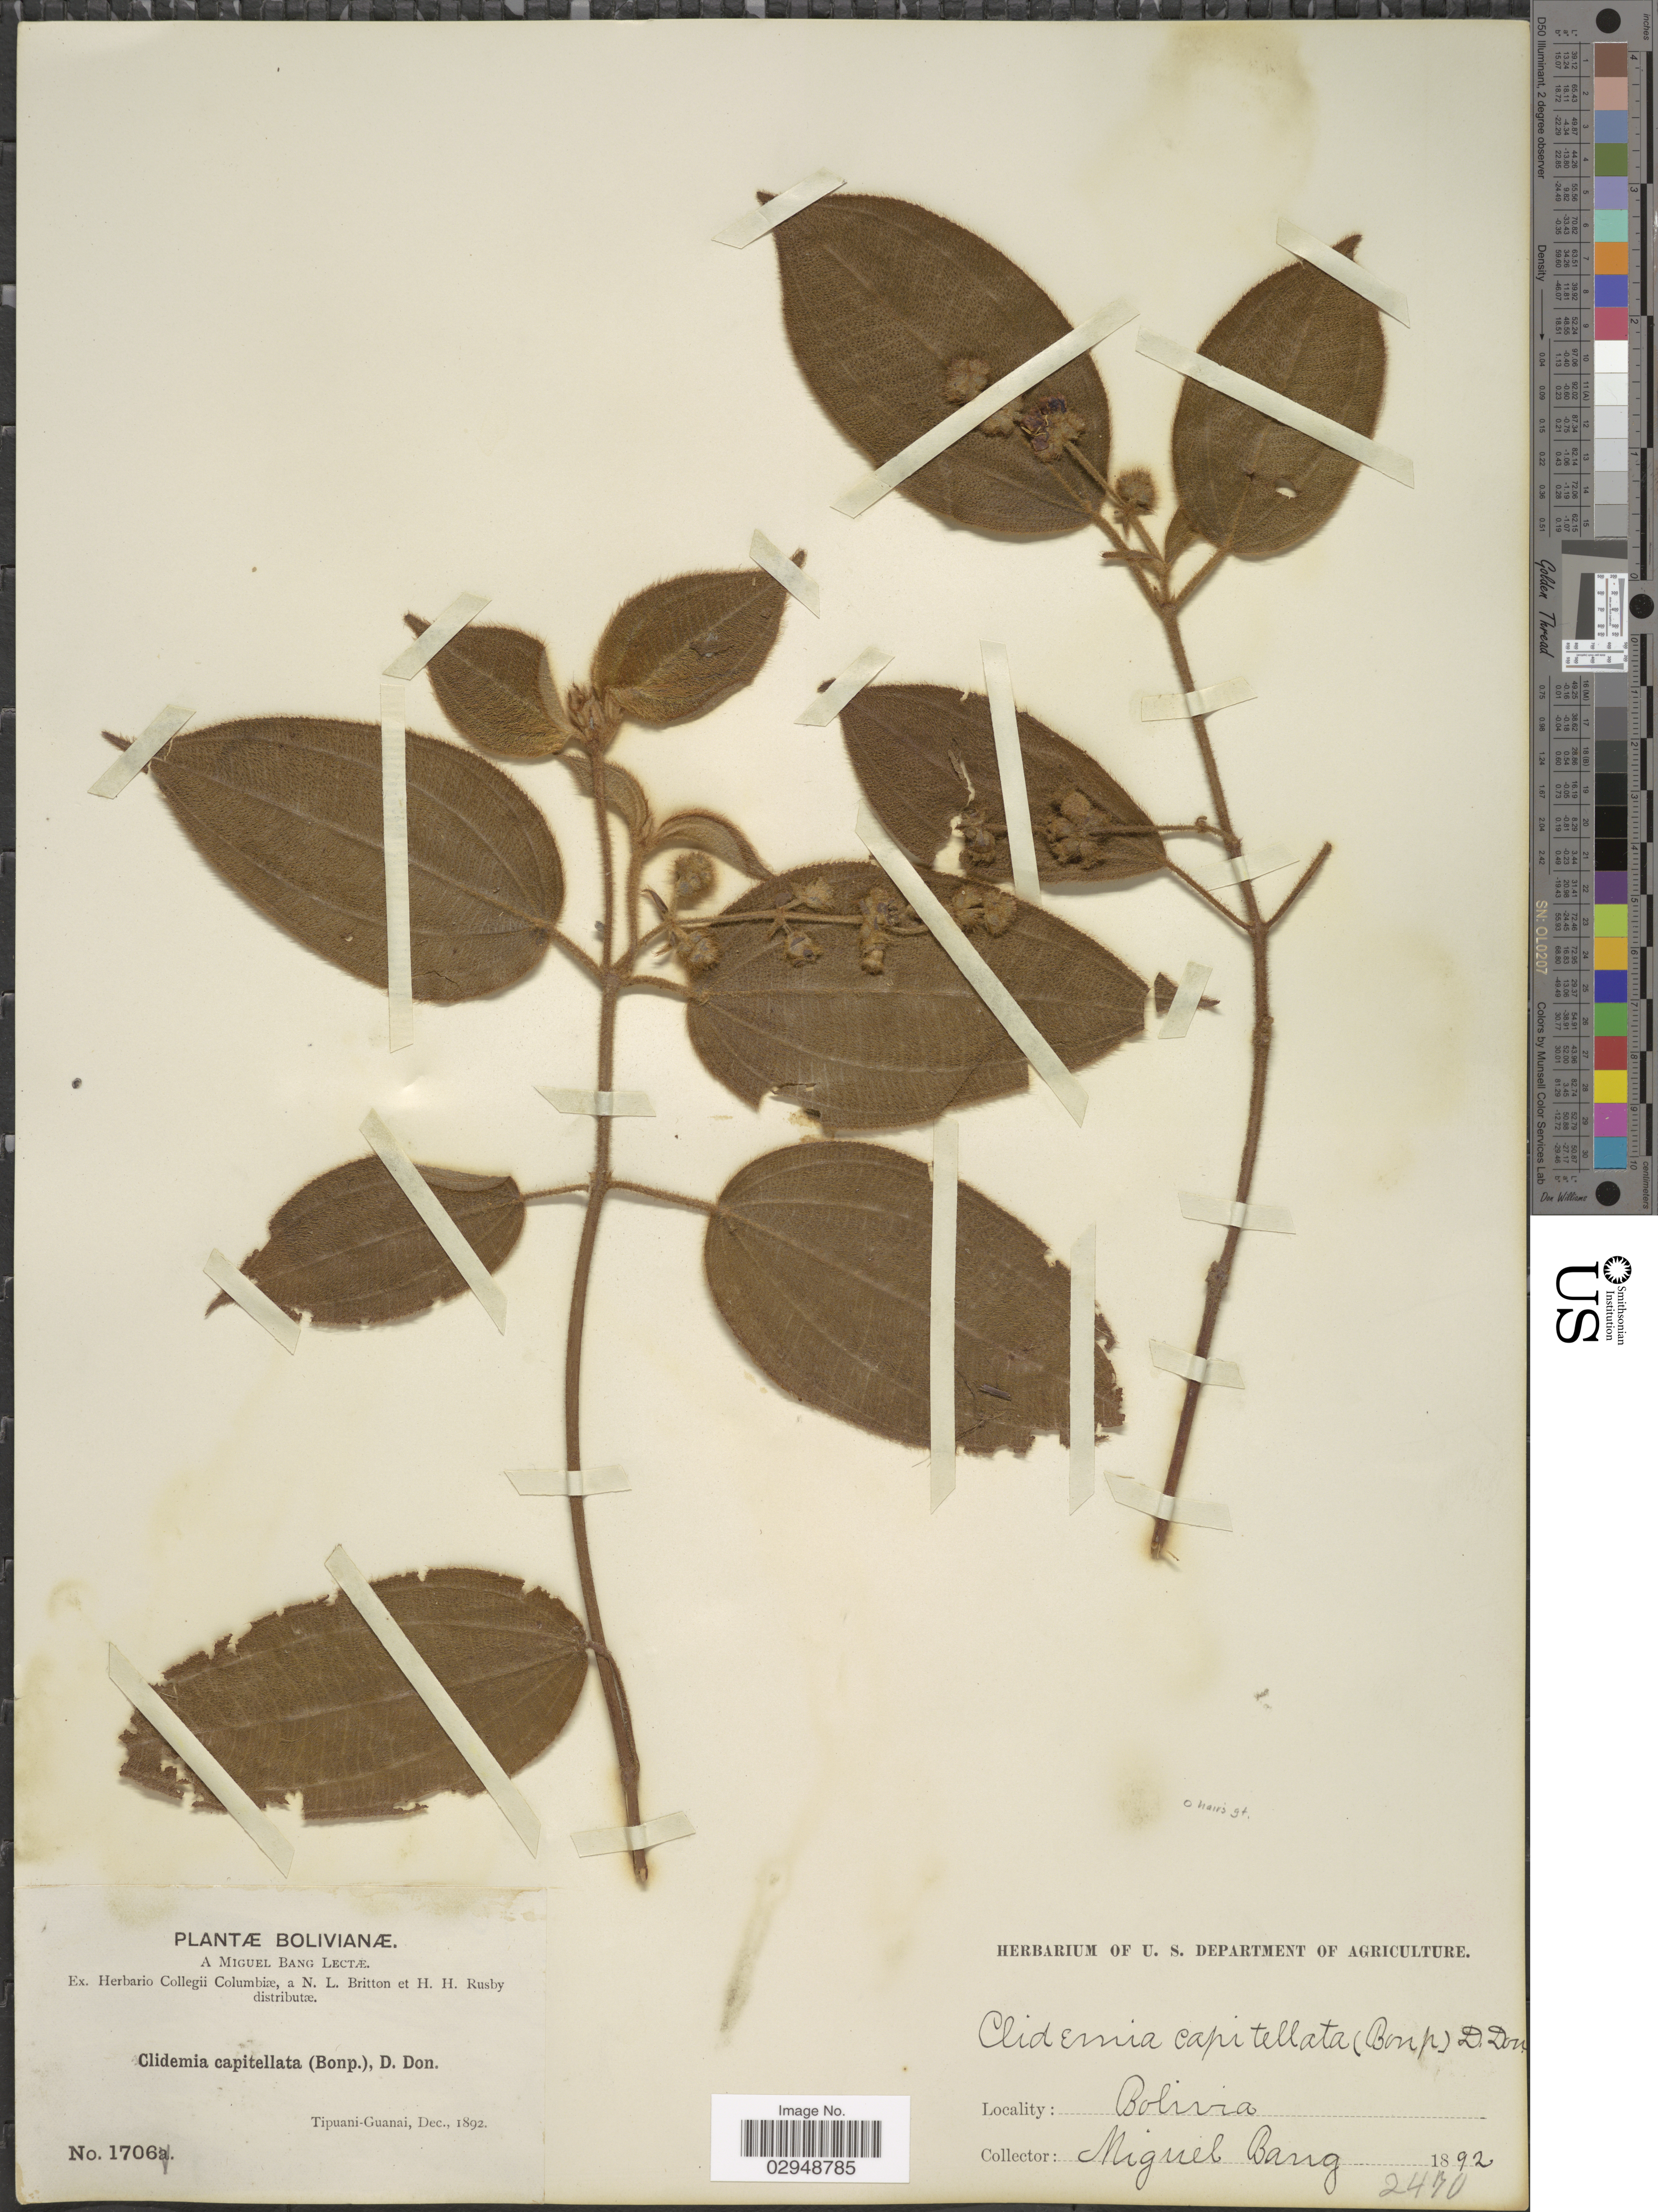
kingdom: Plantae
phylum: Tracheophyta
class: Magnoliopsida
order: Myrtales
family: Melastomataceae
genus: Clidemia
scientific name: Clidemia capitellata var. dependens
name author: (Pav. & D. Don) J.F. Macbr.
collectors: M. Bang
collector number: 1706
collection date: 1892-12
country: Bolivia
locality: Tipuani-Guanai.